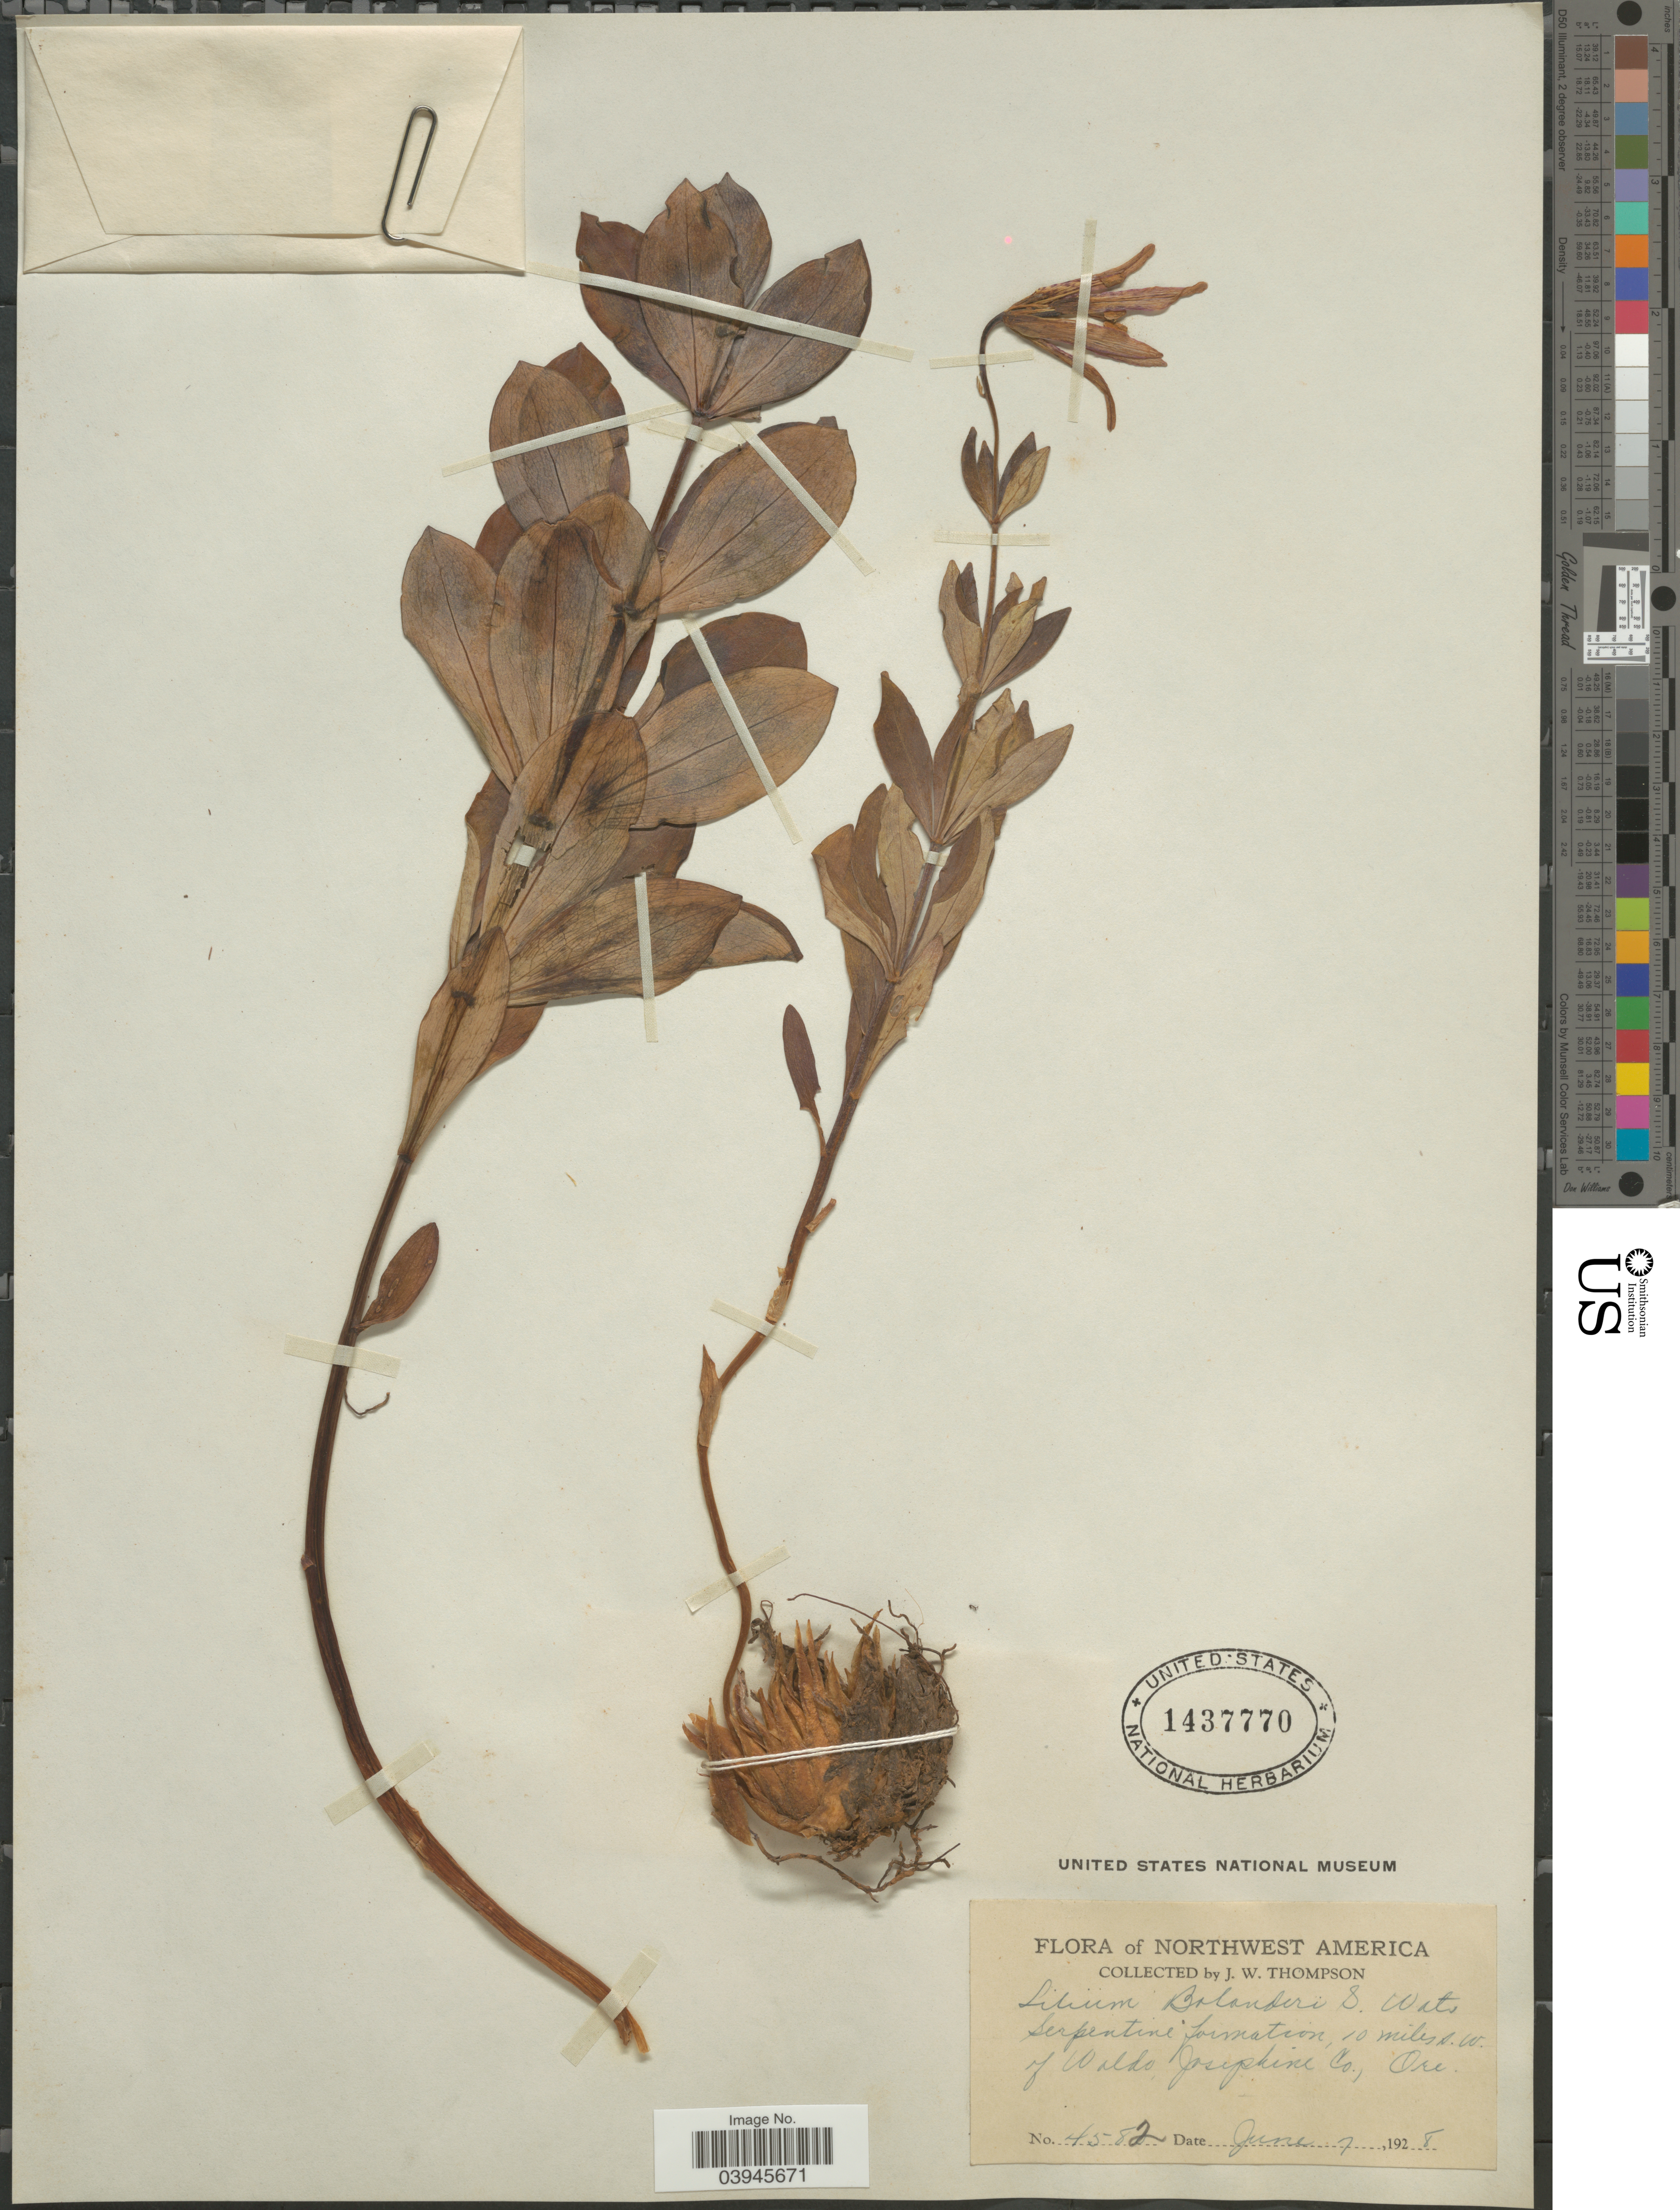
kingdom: Plantae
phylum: Tracheophyta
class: Liliopsida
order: Liliales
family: Liliaceae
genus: Lilium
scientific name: Lilium bolanderi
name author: S. Watson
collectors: J. Thompson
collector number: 4582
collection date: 1928-06-07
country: United States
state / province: Oregon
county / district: Josephine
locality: Northwest America. Serpentine formation, 10 miles S.W. of Waldo, Josephine Co.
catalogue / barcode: US 1437770